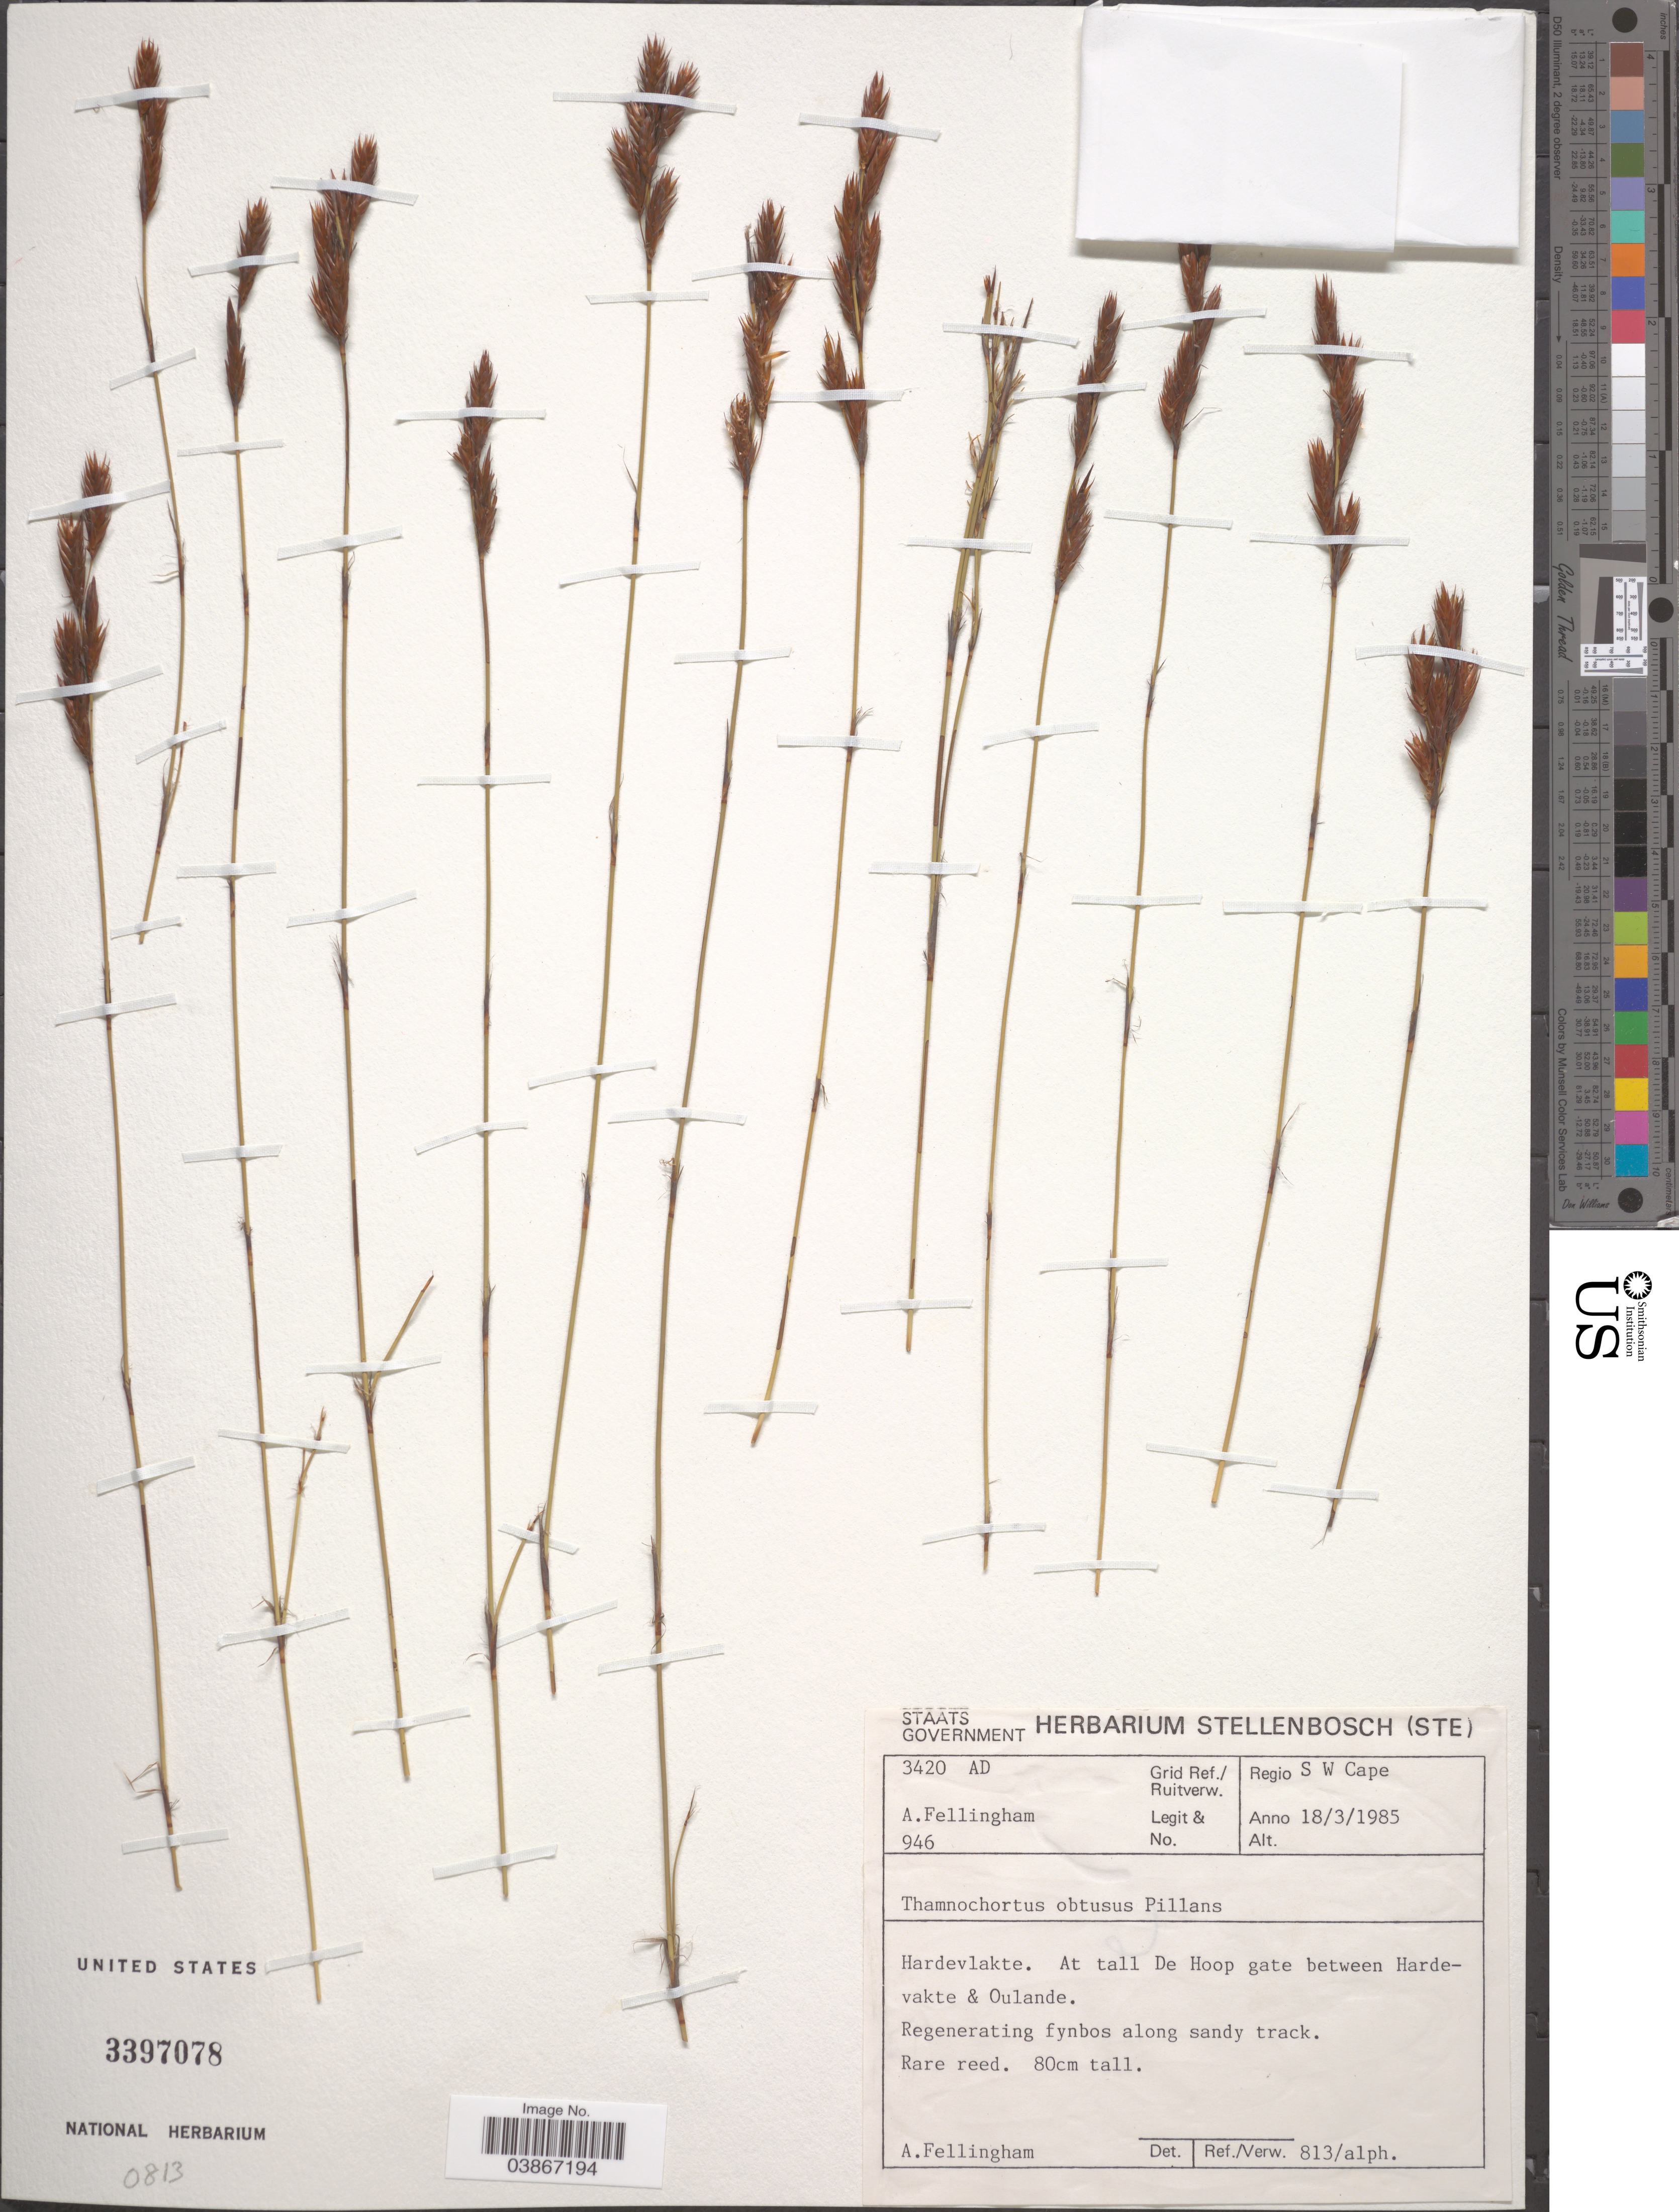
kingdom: Plantae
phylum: Tracheophyta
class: Liliopsida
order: Poales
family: Restionaceae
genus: Thamnochortus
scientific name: Thamnochortus obtusus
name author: Pillans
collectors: A. Fellingham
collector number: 946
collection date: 1985-03-18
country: South Africa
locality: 3420 AD Grid Ref./Ruitverw. Regio S W Cape. Hardevlakte. At tall De Hoop gate between Hardevakte & Oulande.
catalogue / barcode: US 3397078